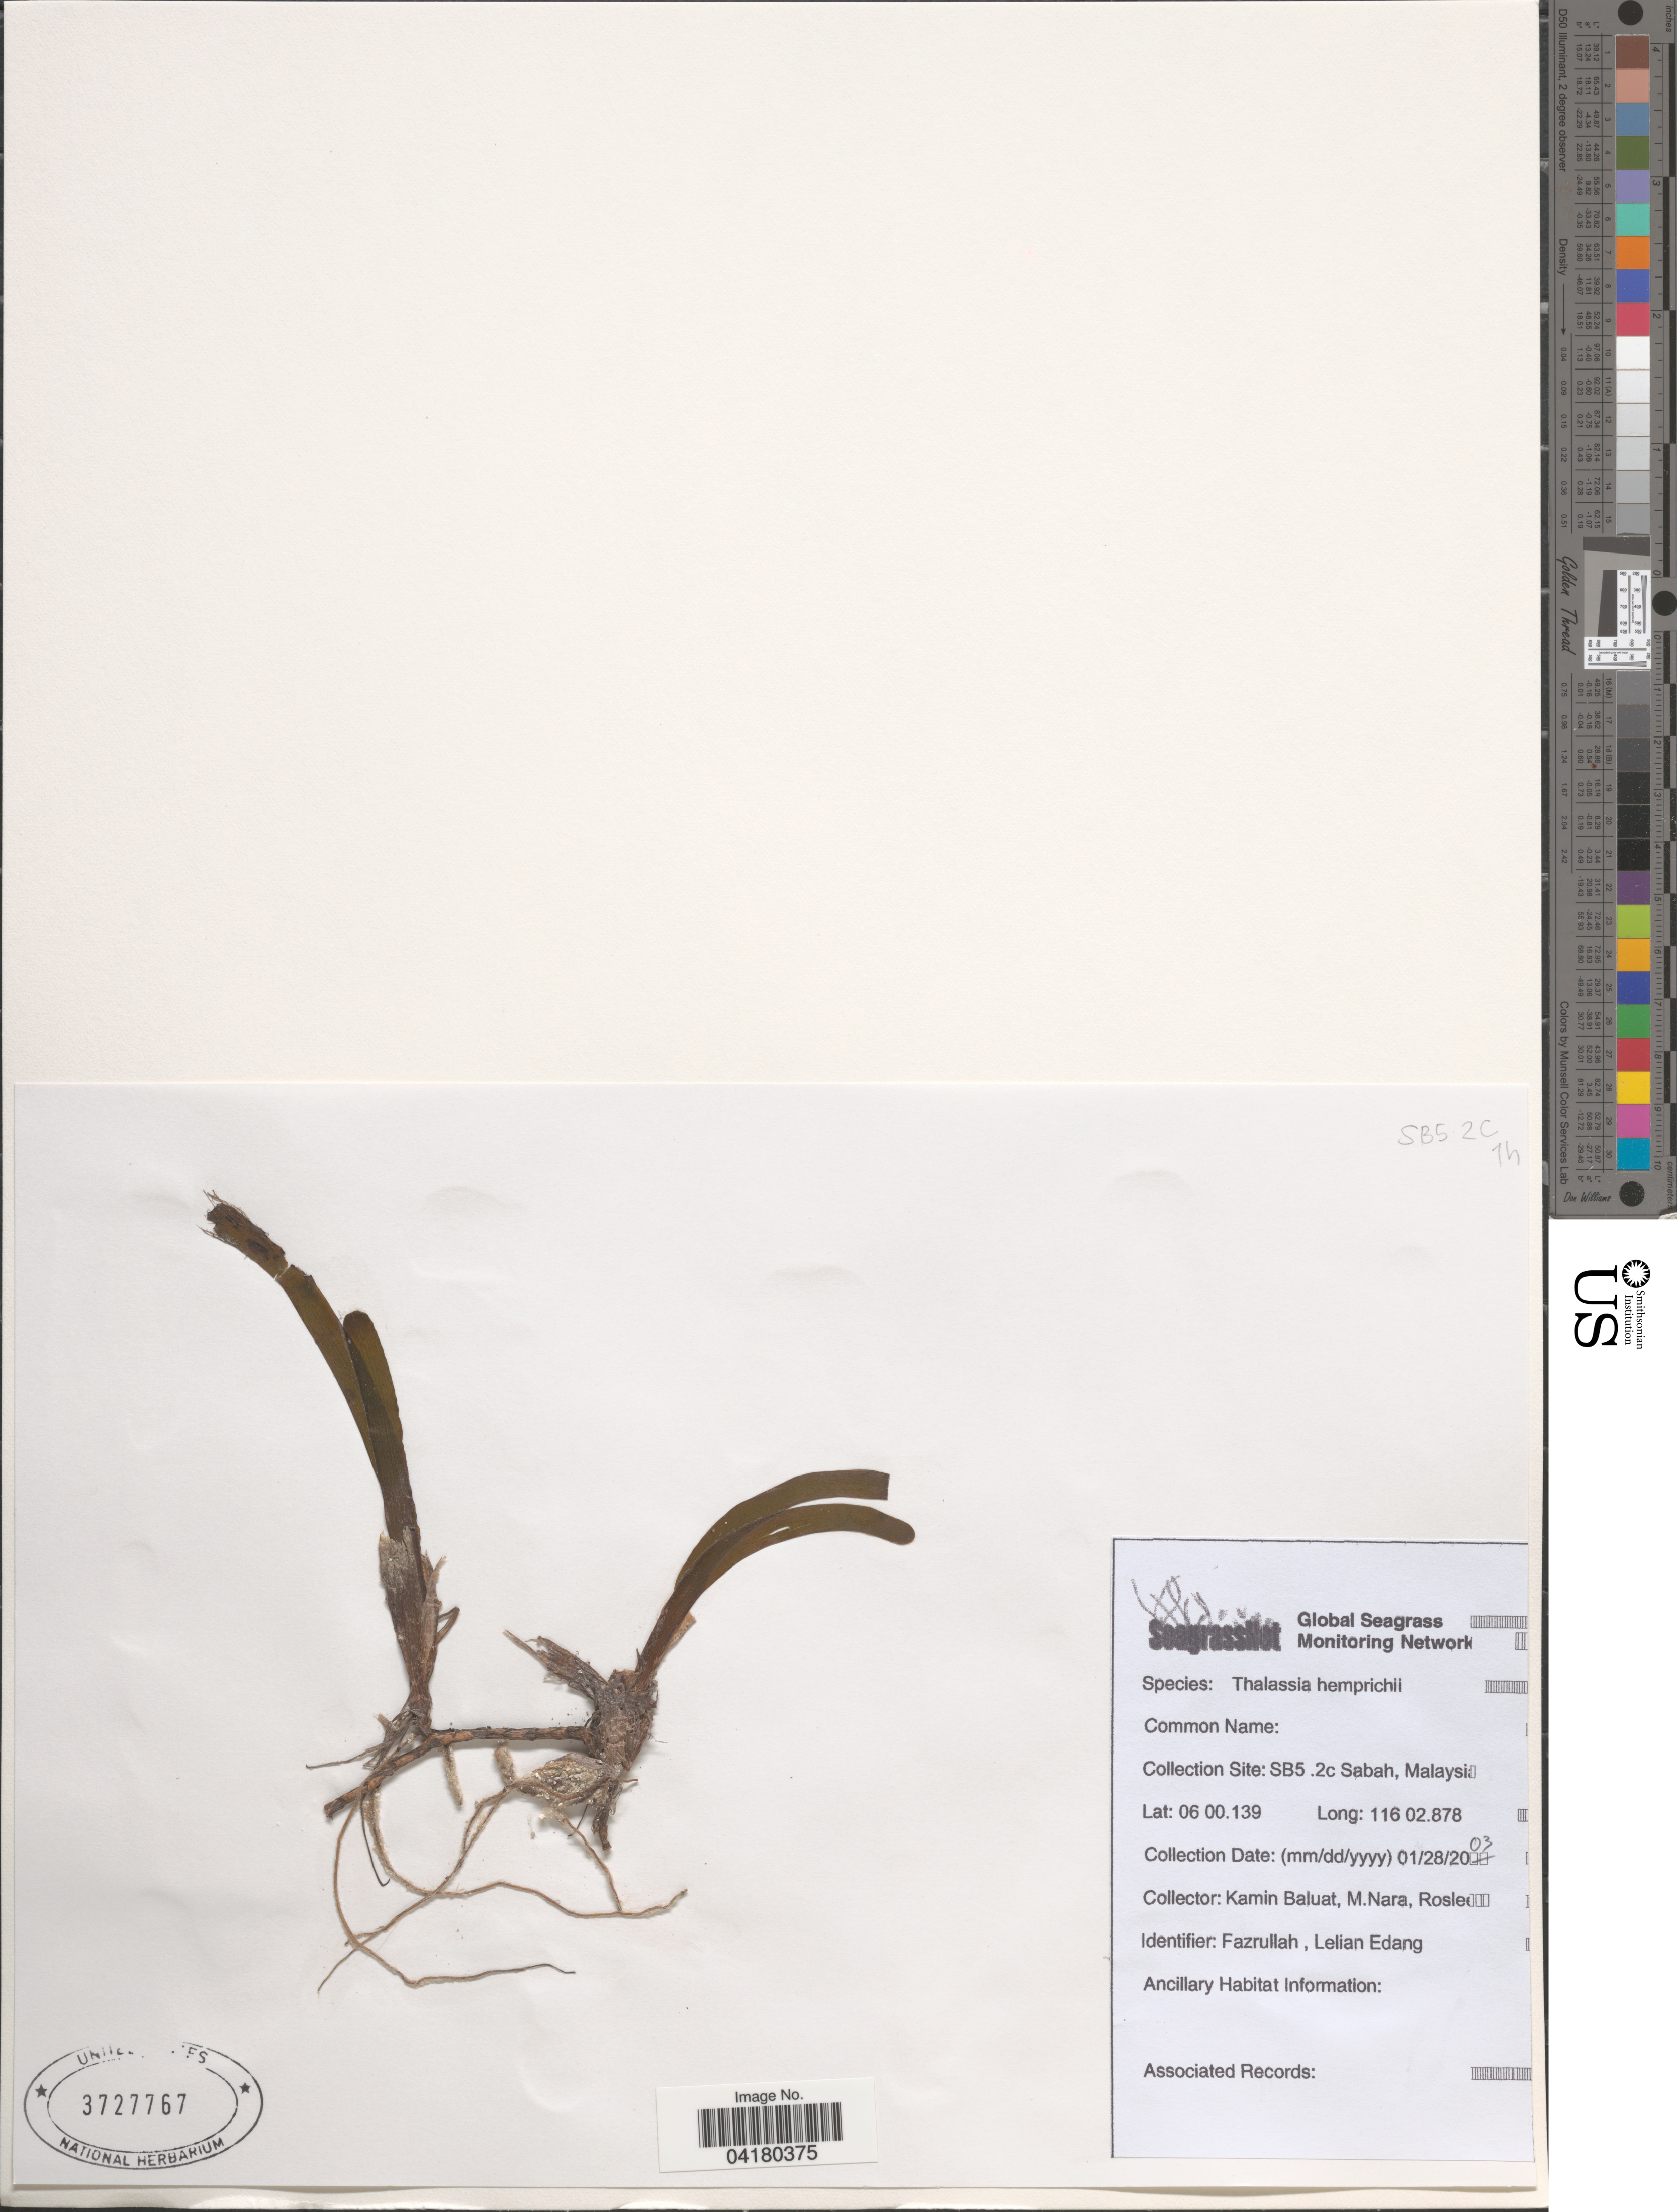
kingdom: Plantae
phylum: Tracheophyta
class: Liliopsida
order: Alismatales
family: Hydrocharitaceae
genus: Thalassia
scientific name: Thalassia hemprichii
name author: Asch.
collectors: K. Baluat, M. Nara & Roslee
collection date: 2003-01-28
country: Malaysia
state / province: Sabah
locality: SB5 .2c.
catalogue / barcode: US 3727767